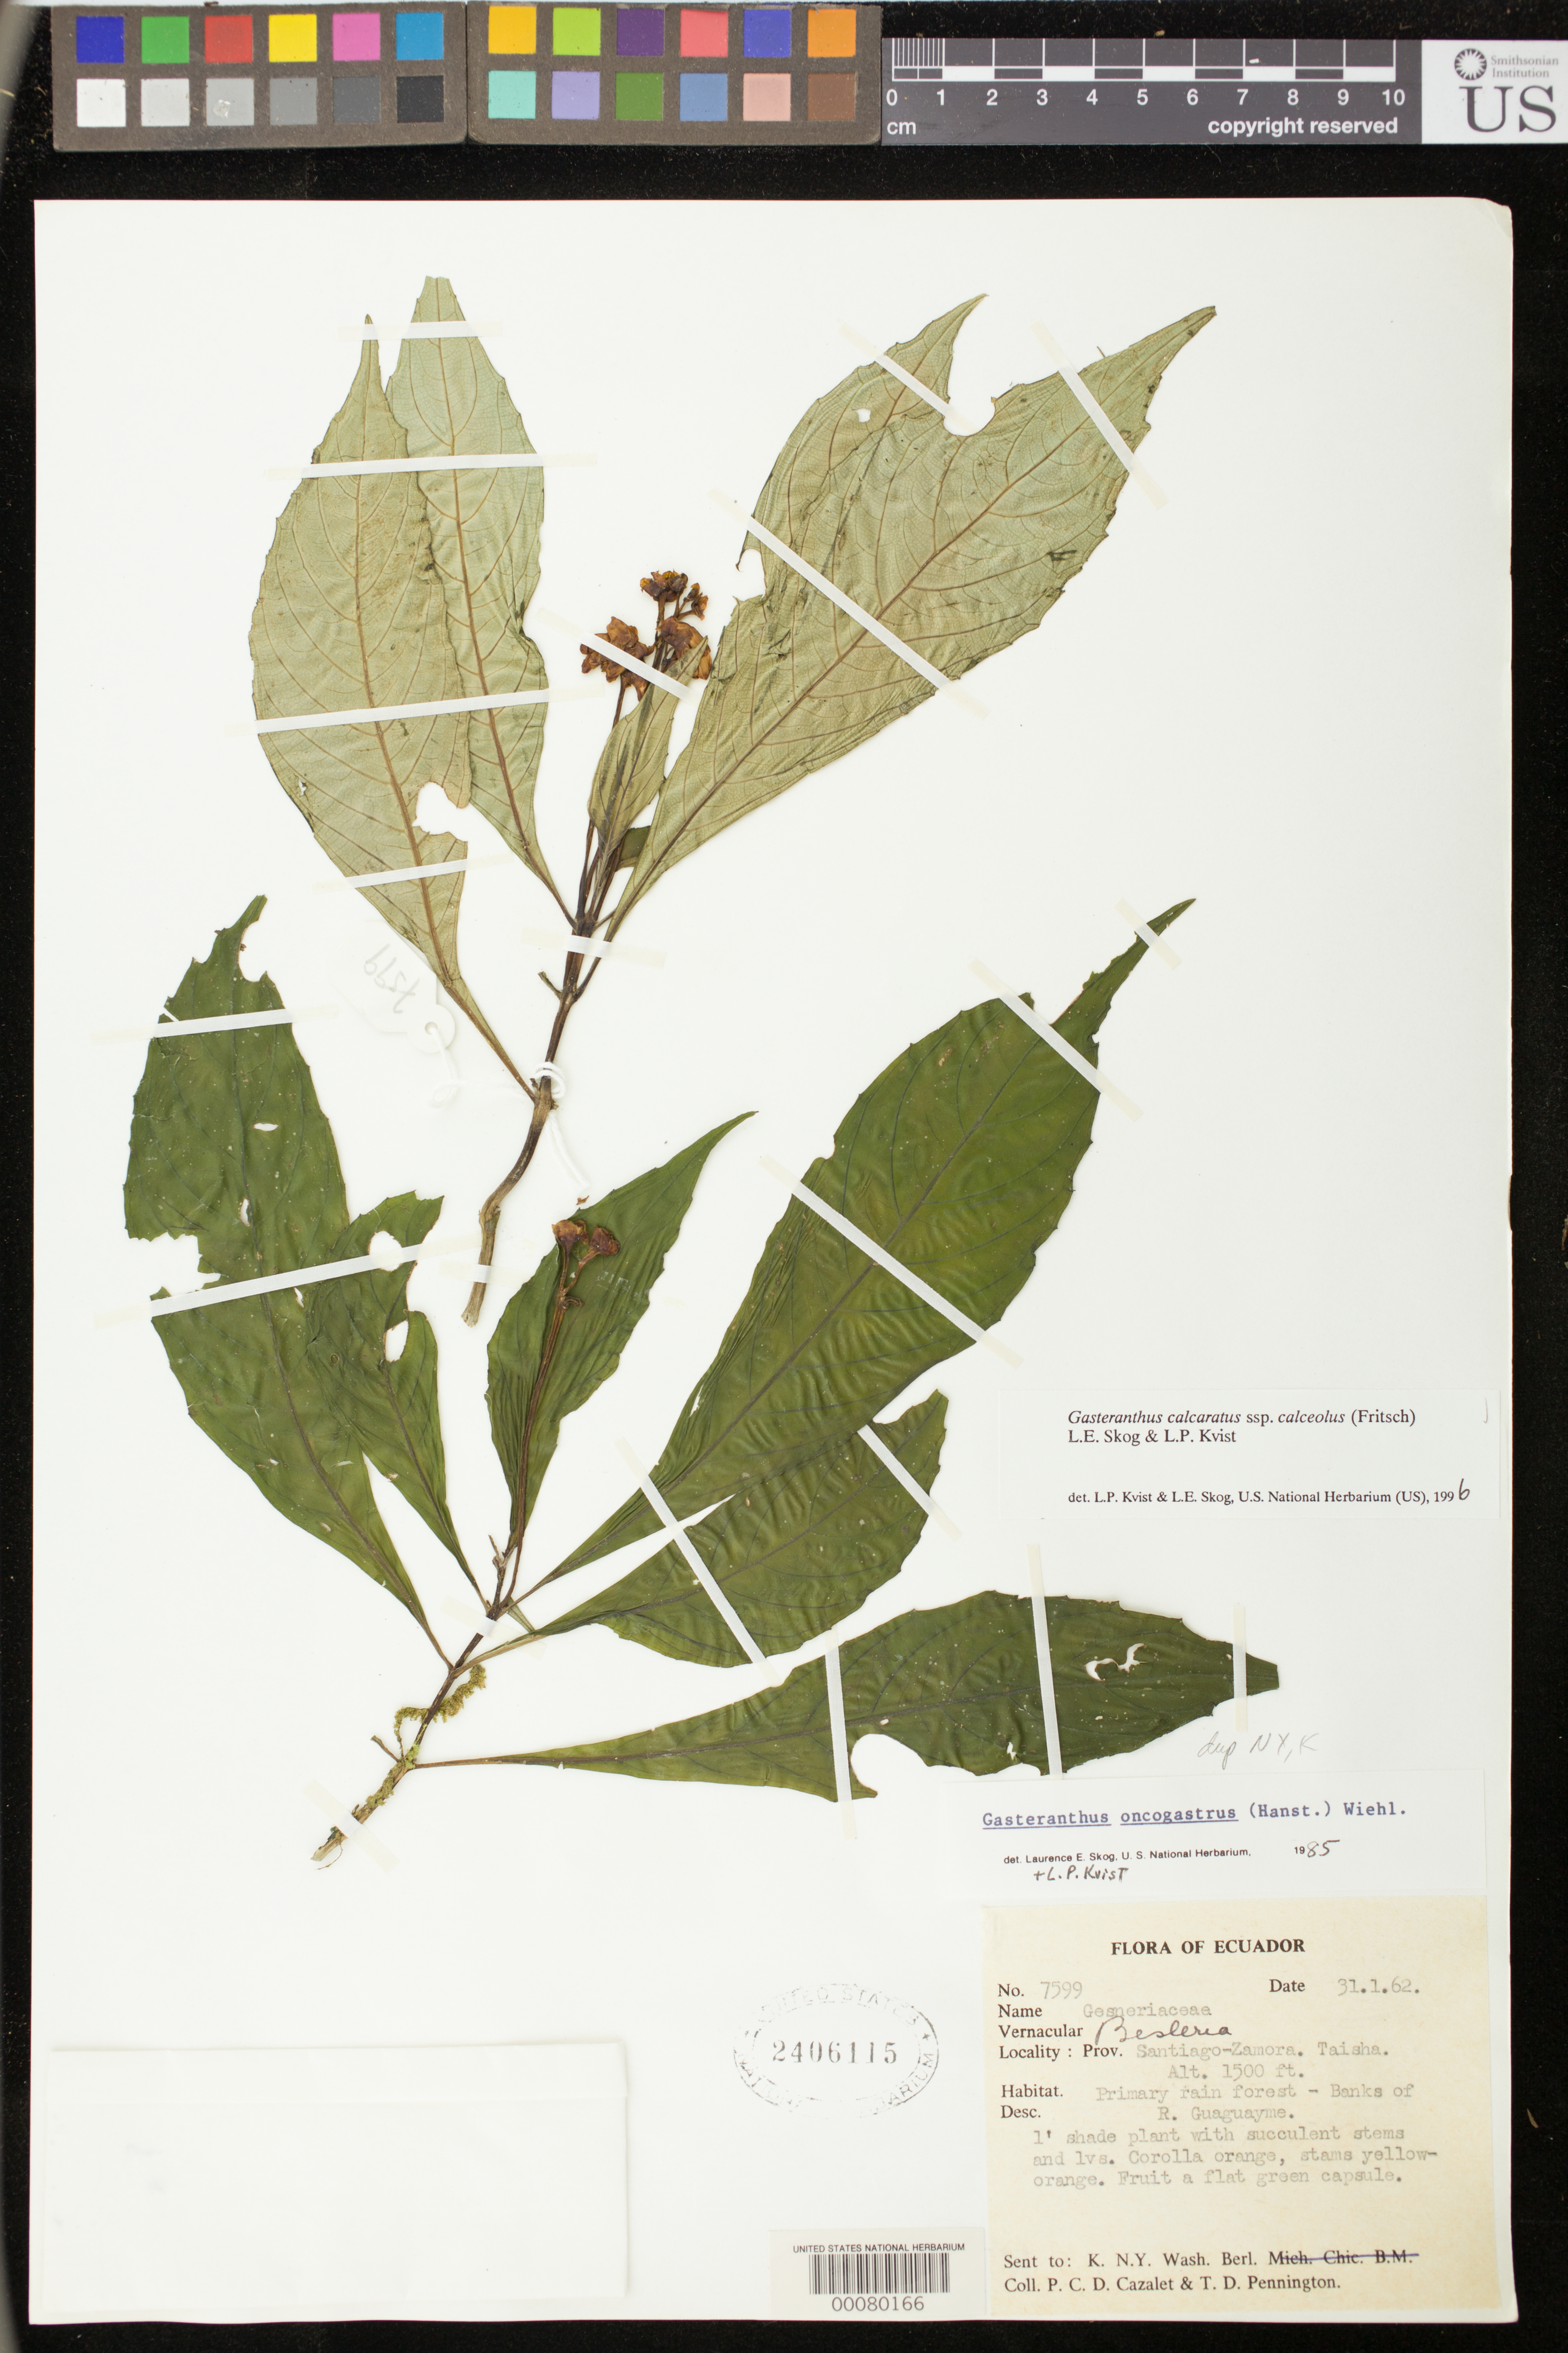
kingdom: Plantae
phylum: Tracheophyta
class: Magnoliopsida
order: Lamiales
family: Gesneriaceae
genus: Gasteranthus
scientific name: Gasteranthus calcaratus subsp. calceolus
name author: (Fritsch) L.E. Skog & L.P. Kvist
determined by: Skog, Laurence E.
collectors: P. C. D. Cazalet & T. D. Pennington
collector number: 7599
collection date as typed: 31 Jan 1962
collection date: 1962-01-31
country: Ecuador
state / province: Morona-Santiago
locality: Taisha, banks of R. Guaguayme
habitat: Primary rain forest, banks of river, in shade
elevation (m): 457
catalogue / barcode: US 2406115